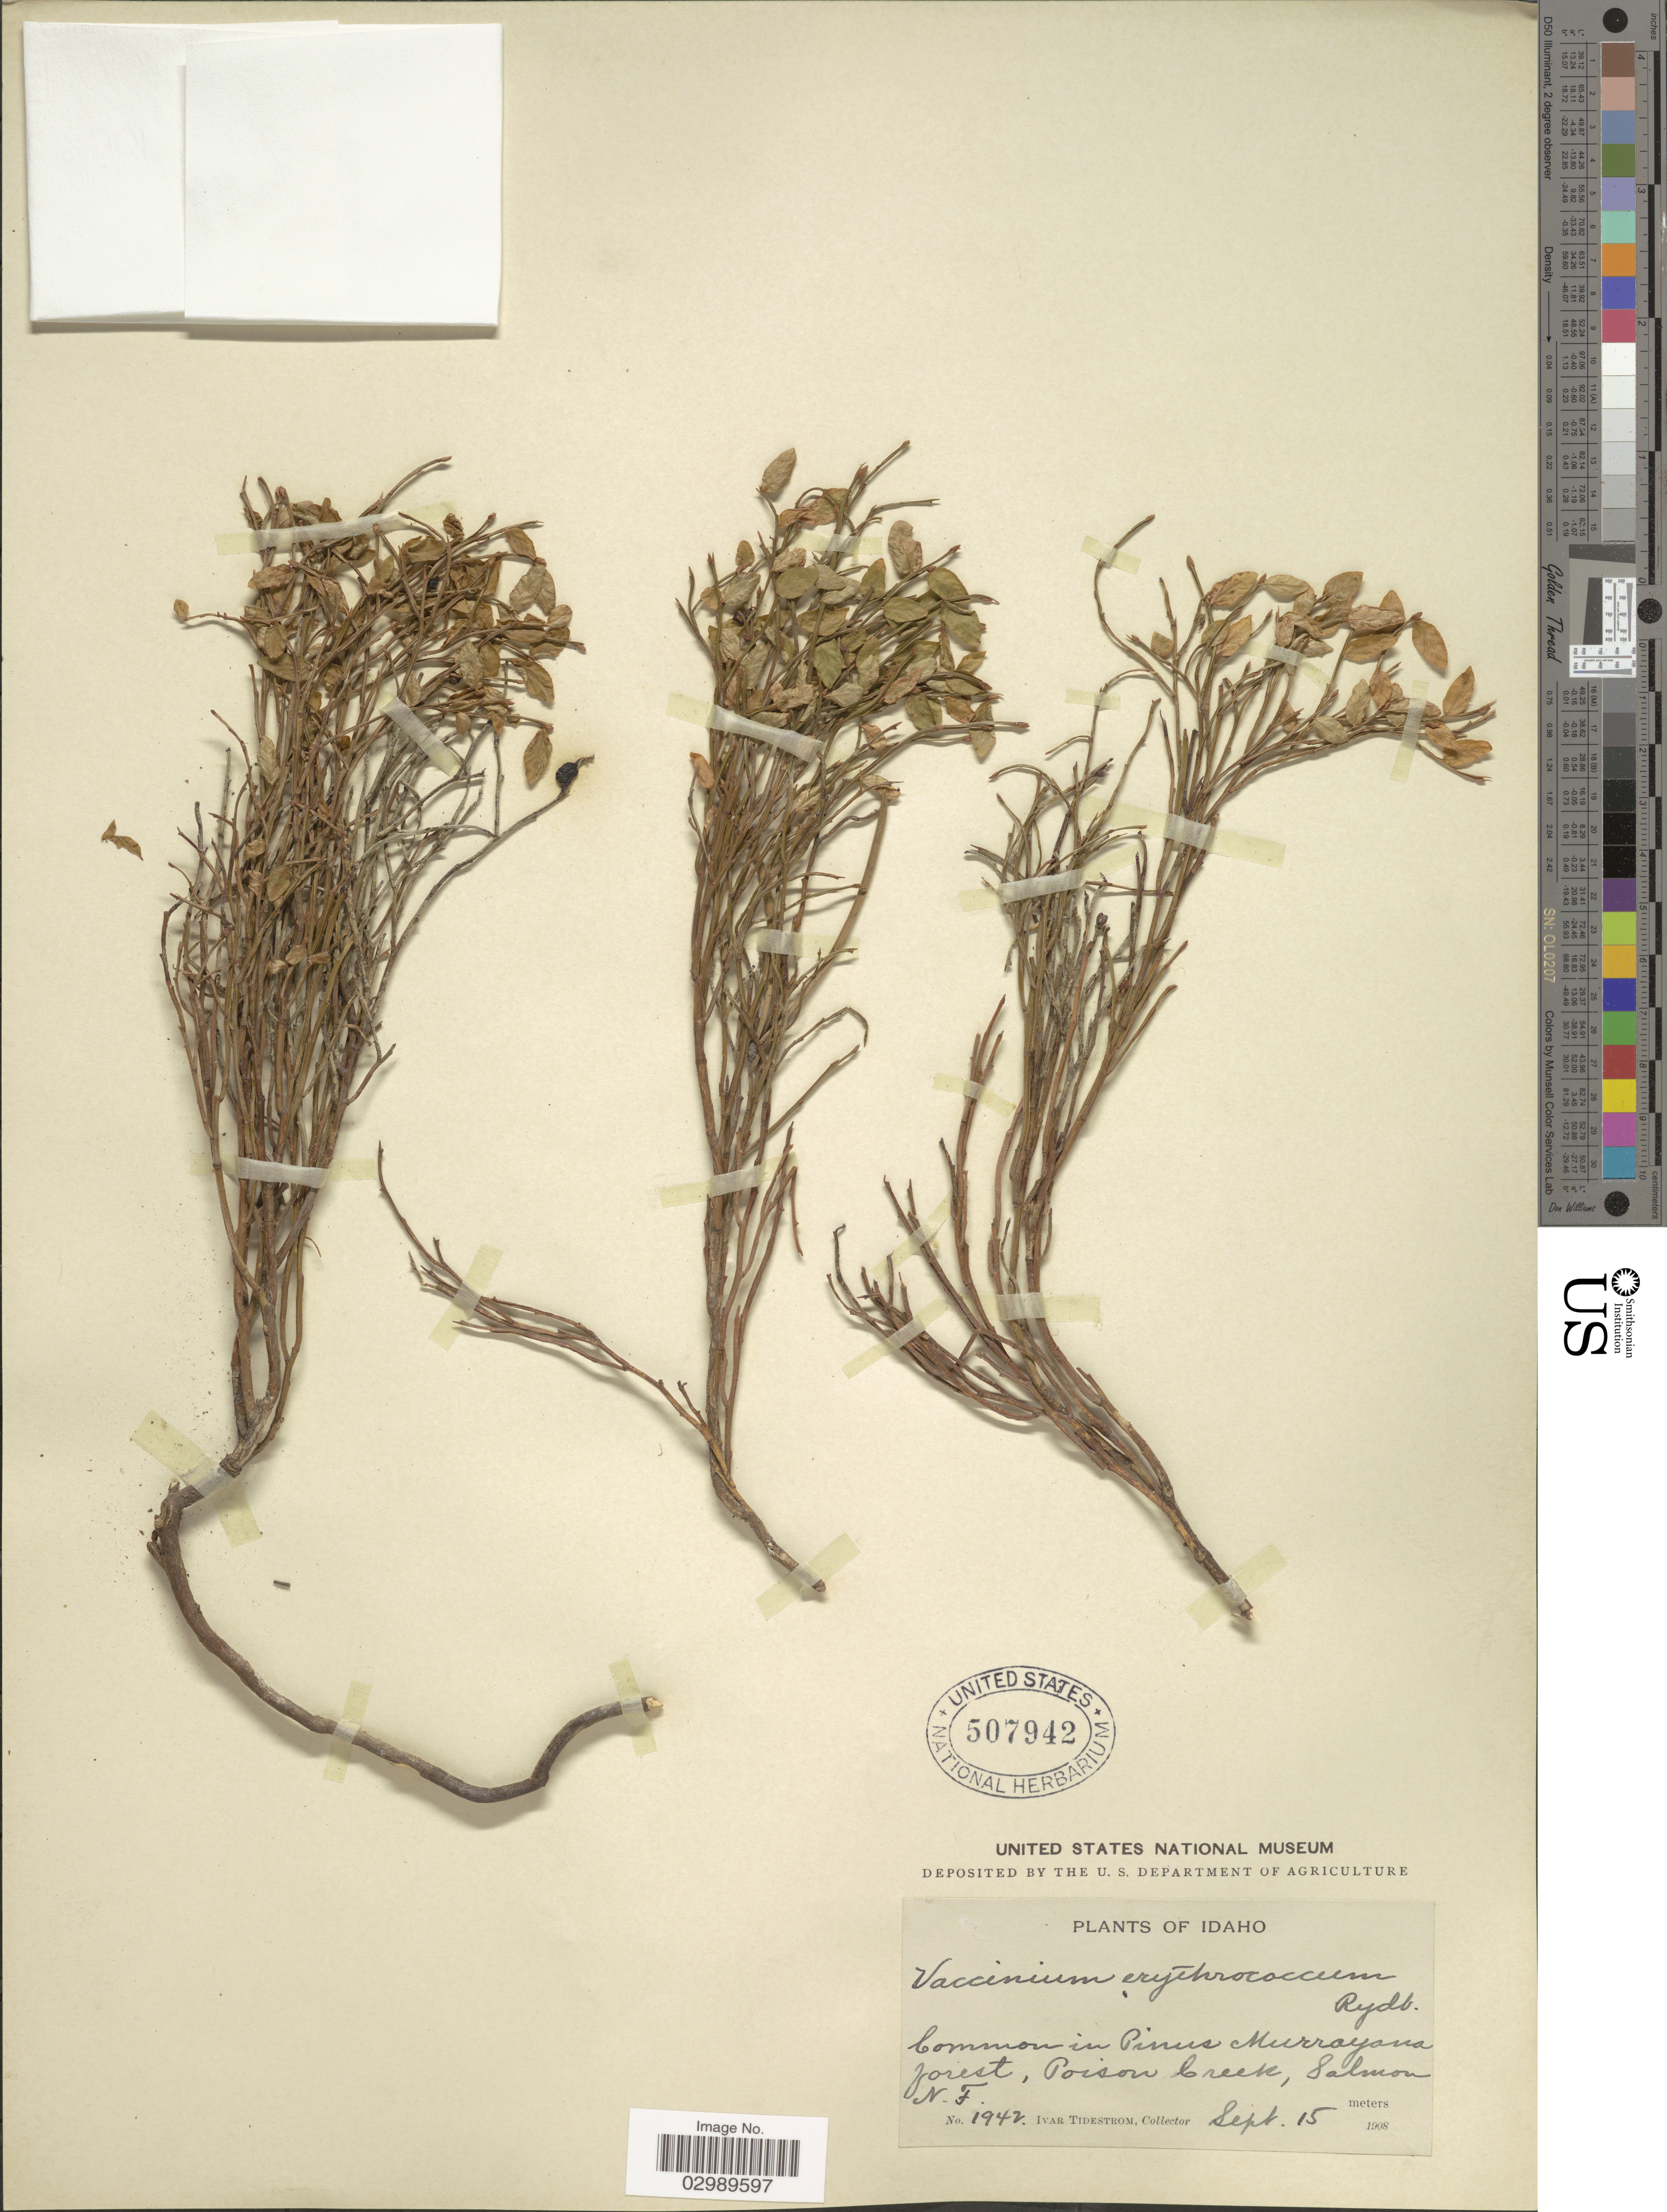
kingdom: Plantae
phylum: Tracheophyta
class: Magnoliopsida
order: Ericales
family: Ericaceae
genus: Vaccinium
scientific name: Vaccinium scoparium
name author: Leiberg ex Coville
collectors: I. F. Tidestrom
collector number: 1942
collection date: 1908-09-15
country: United States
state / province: Idaho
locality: Common in Pinus murrayana forest, Poison Creek, Salmon N.F.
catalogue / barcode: US 507942